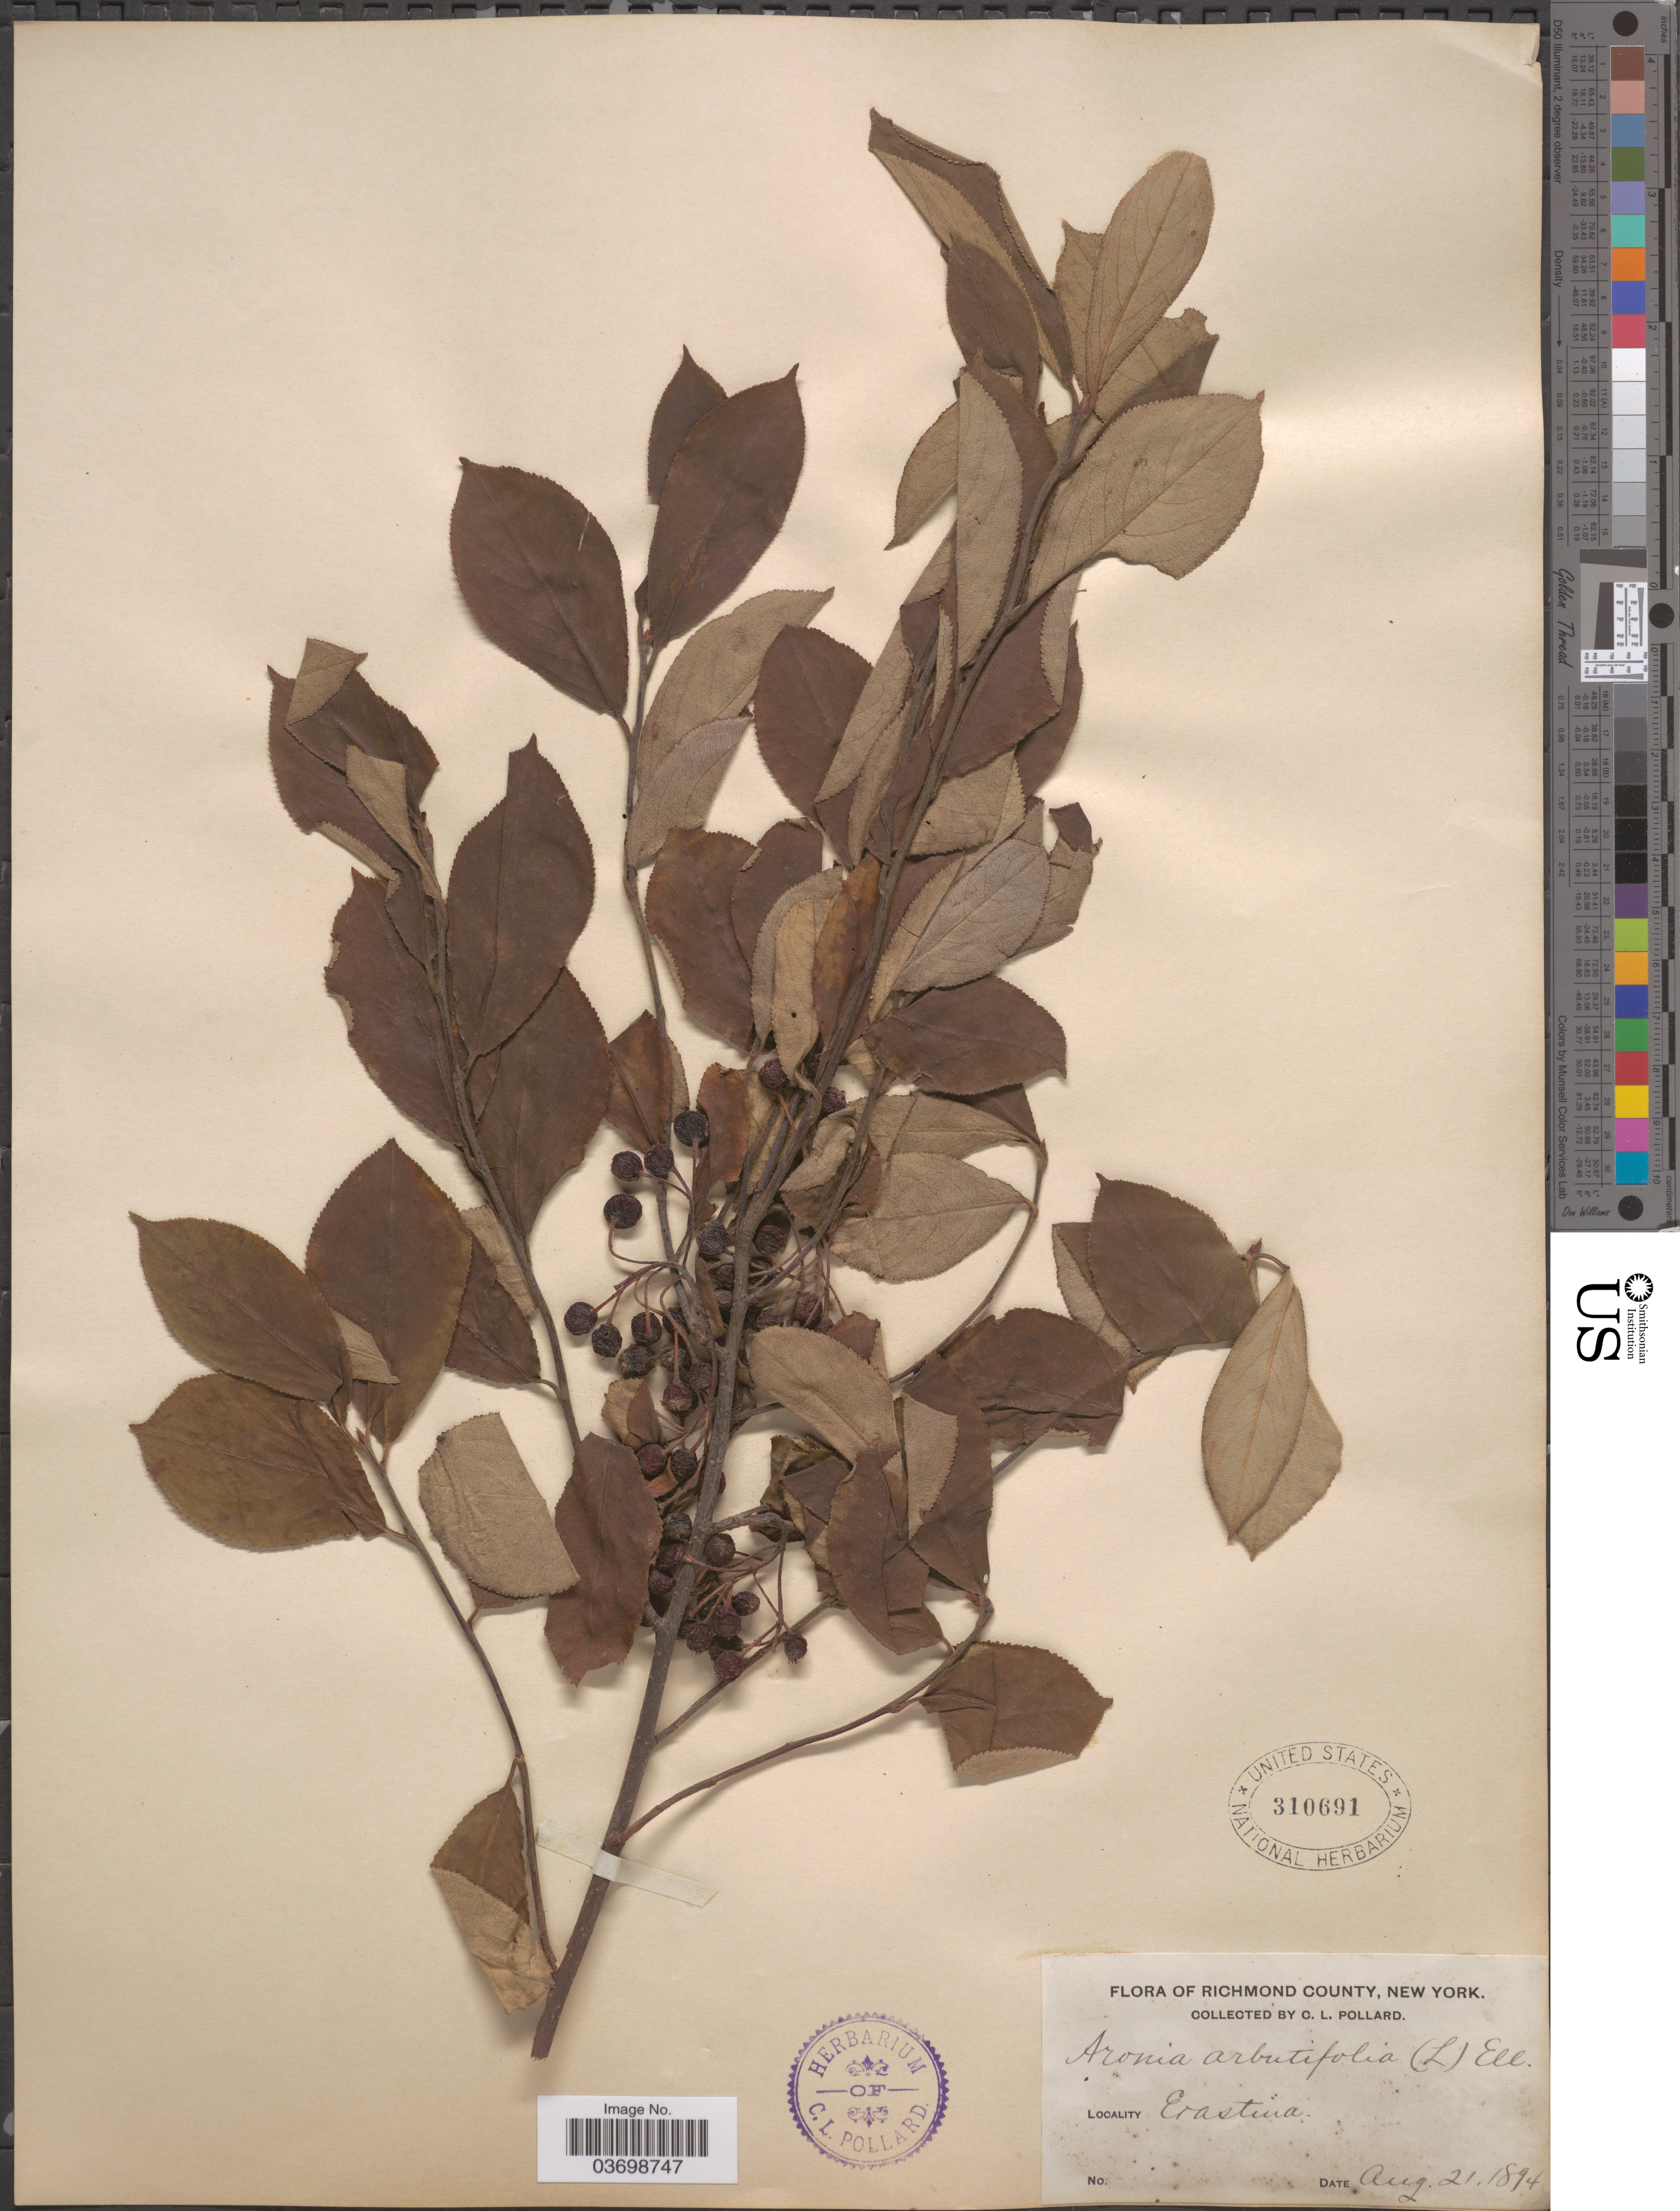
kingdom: Plantae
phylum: Tracheophyta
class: Magnoliopsida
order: Rosales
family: Rosaceae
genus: Aronia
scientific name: Aronia arbutifolia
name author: (L.) Pers.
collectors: C. L. Pollard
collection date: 1894-08-21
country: United States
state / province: New York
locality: Richmond County. Erastina.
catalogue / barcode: US 310691